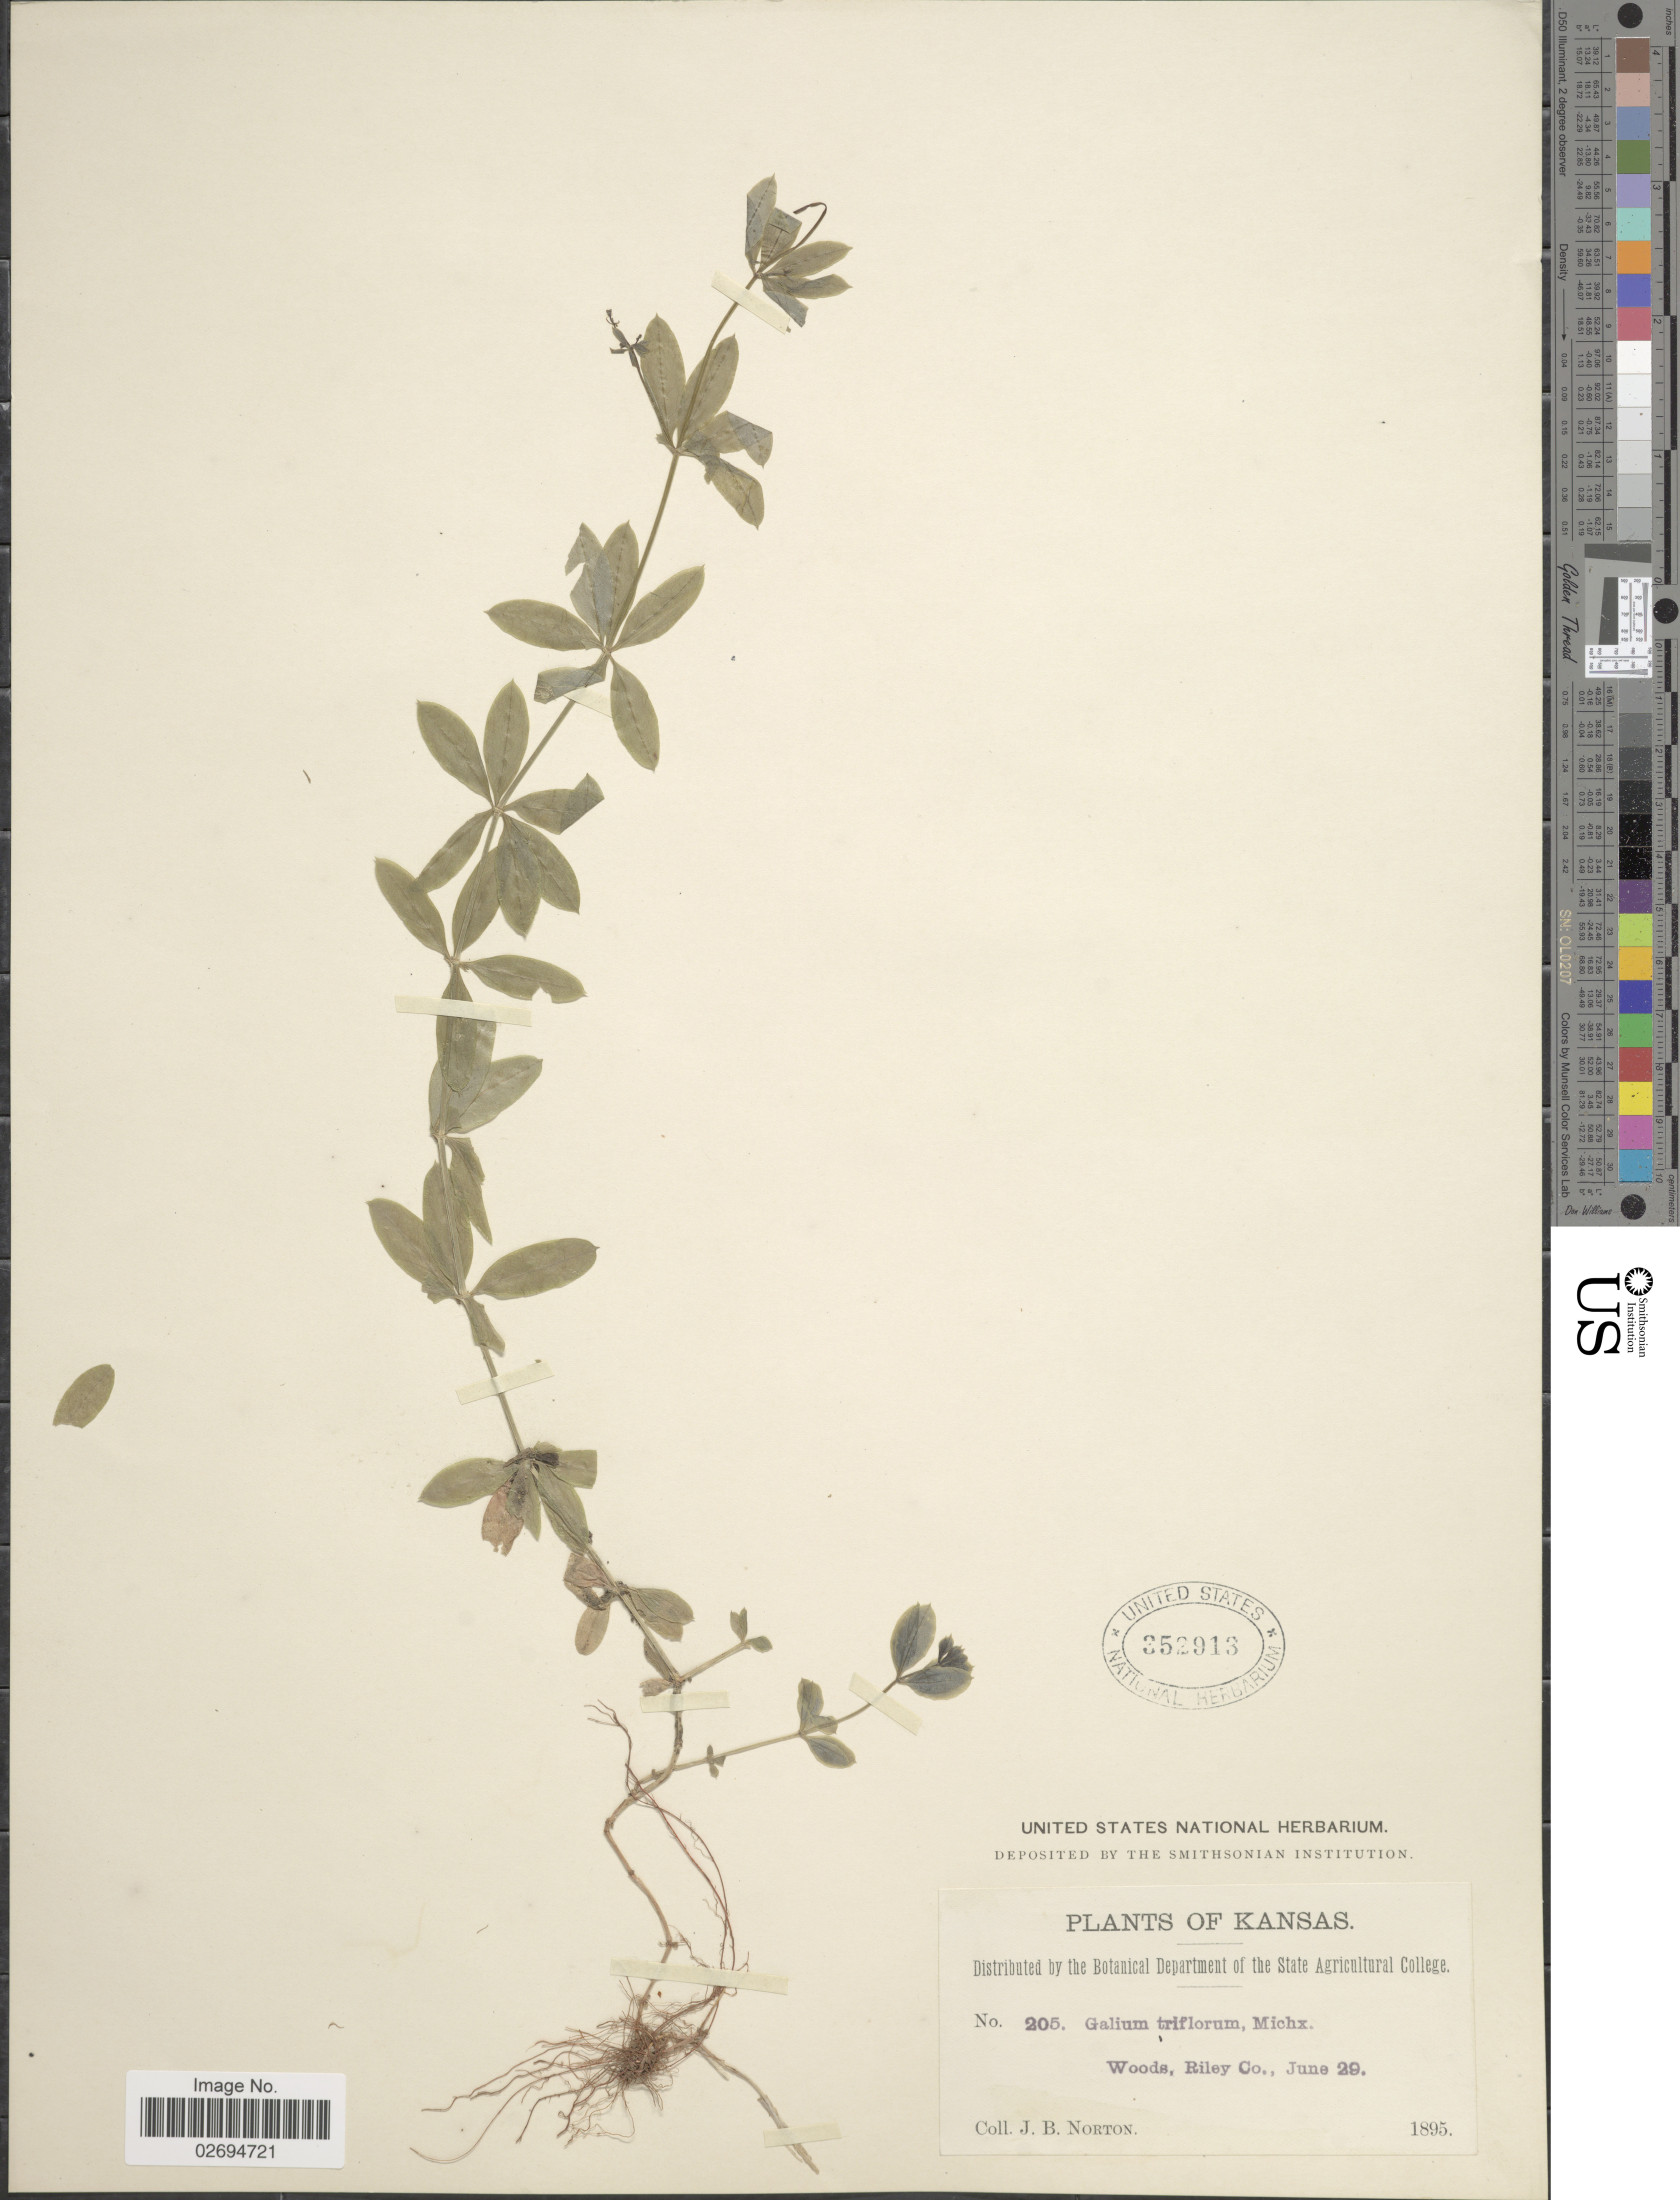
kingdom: Plantae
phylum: Tracheophyta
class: Magnoliopsida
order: Gentianales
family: Rubiaceae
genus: Galium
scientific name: Galium triflorum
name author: Michx.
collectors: J. B. Norton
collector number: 205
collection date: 1895-06-29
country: United States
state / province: Kansas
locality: Woods, Riley Co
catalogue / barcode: US 352913